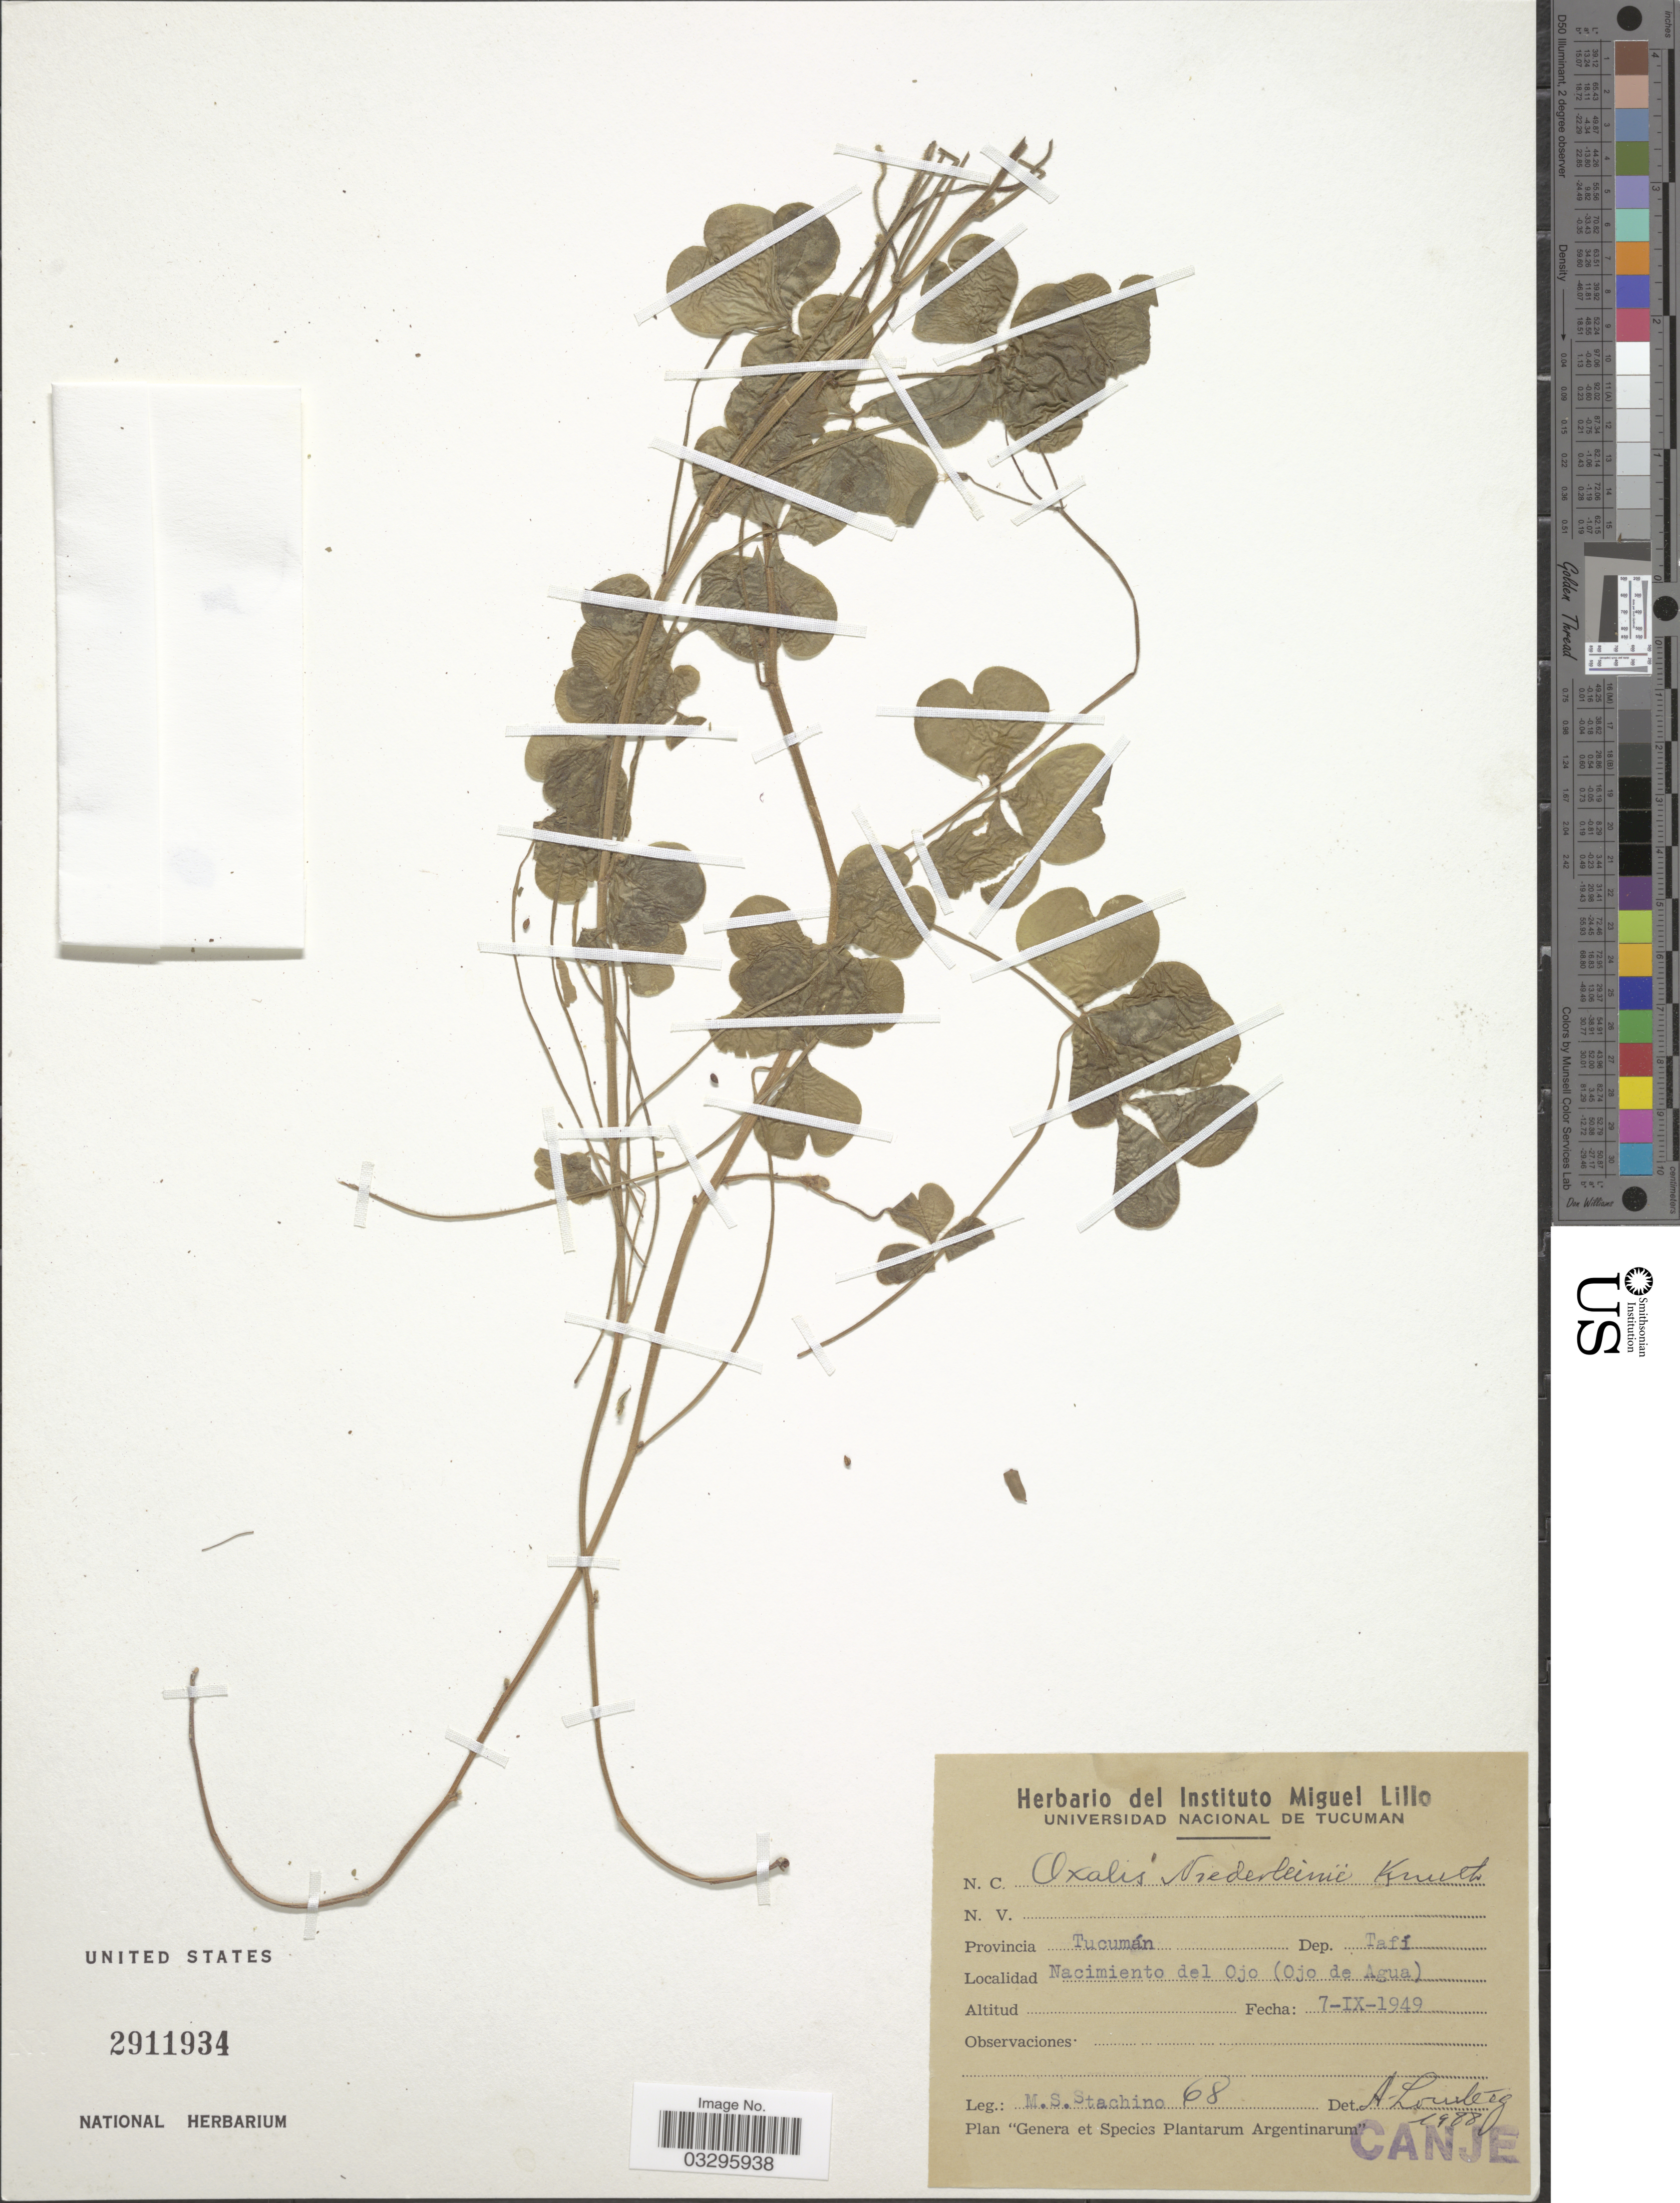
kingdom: Plantae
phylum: Tracheophyta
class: Magnoliopsida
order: Oxalidales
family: Oxalidaceae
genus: Oxalis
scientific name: Oxalis niederleinii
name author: R. Knuth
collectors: M. Stachino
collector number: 68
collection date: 1949-09-07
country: Argentina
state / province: Tucuman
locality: Dep. Tafí. Nacimiento del Ojo (Ojo de Agua).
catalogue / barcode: US 2911934